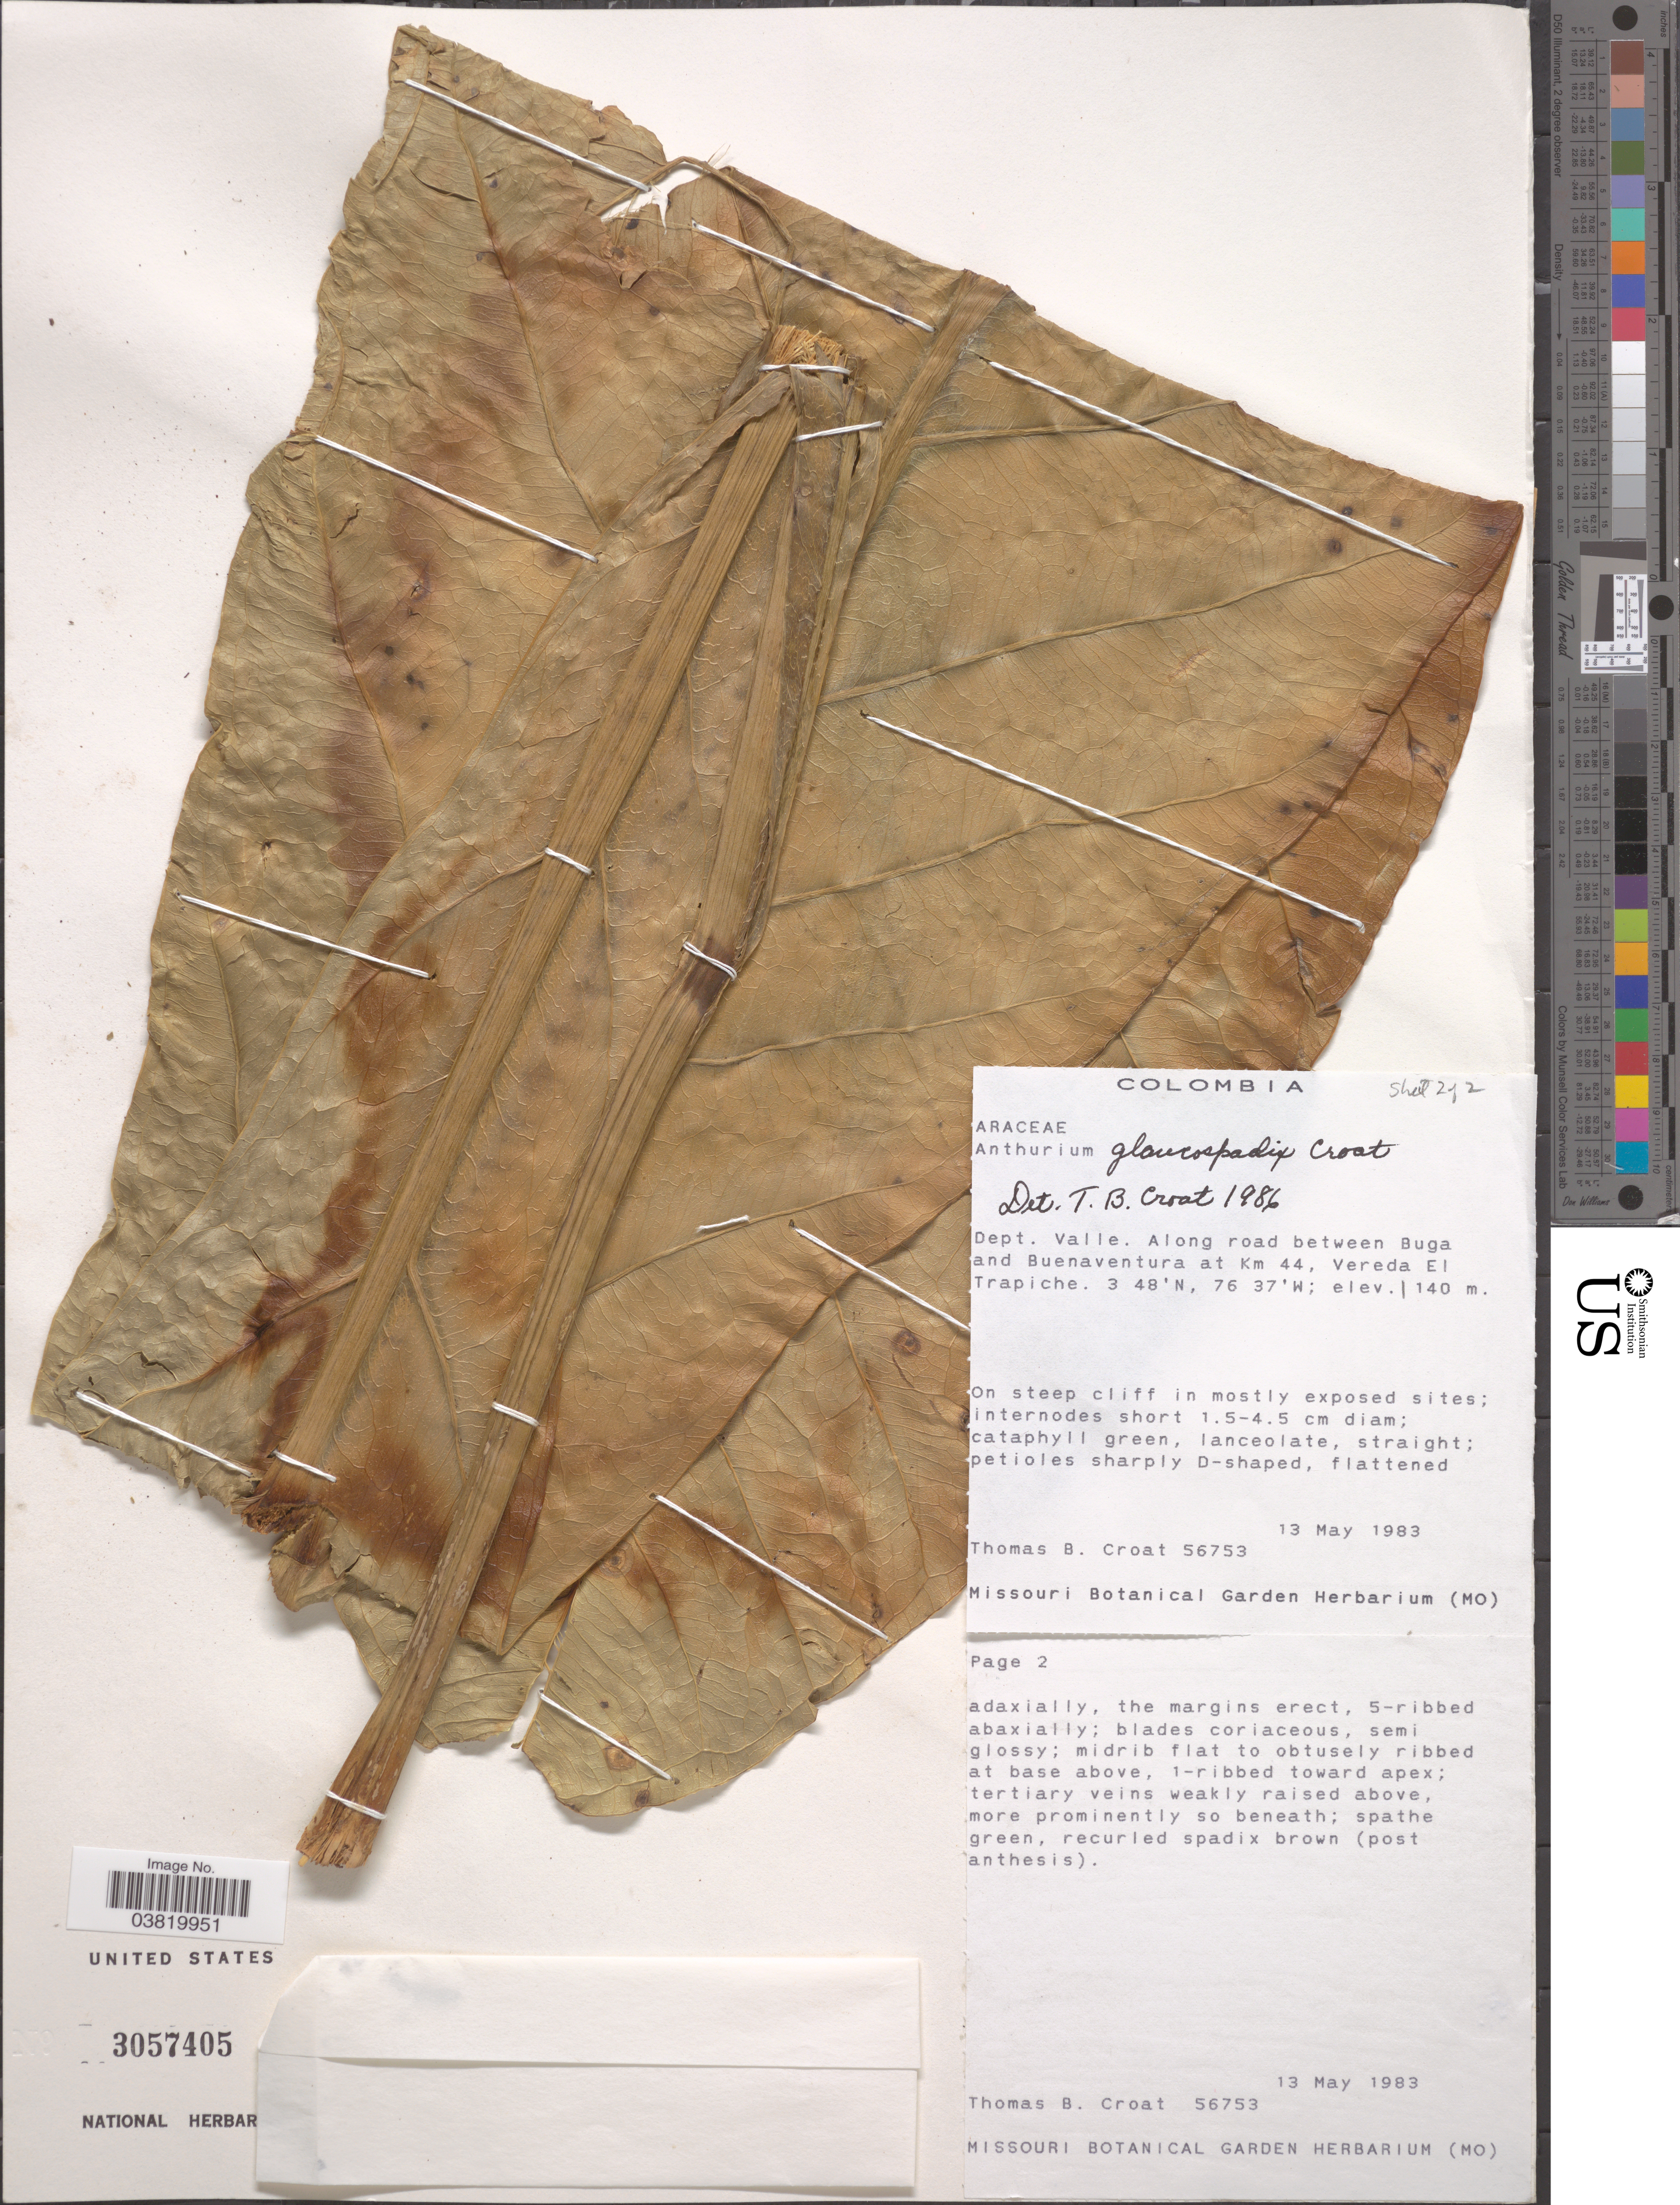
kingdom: Plantae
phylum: Tracheophyta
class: Liliopsida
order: Alismatales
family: Araceae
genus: Anthurium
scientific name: Anthurium glaucospadix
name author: Croat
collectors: T. B. Croat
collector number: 56753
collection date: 1983-05-13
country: Colombia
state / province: Valle del Cauca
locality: Dept. Valle. Along road between Buga and Buenaventura at Km 44, Vereda El Trapiche.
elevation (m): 1140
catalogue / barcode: US 3057405